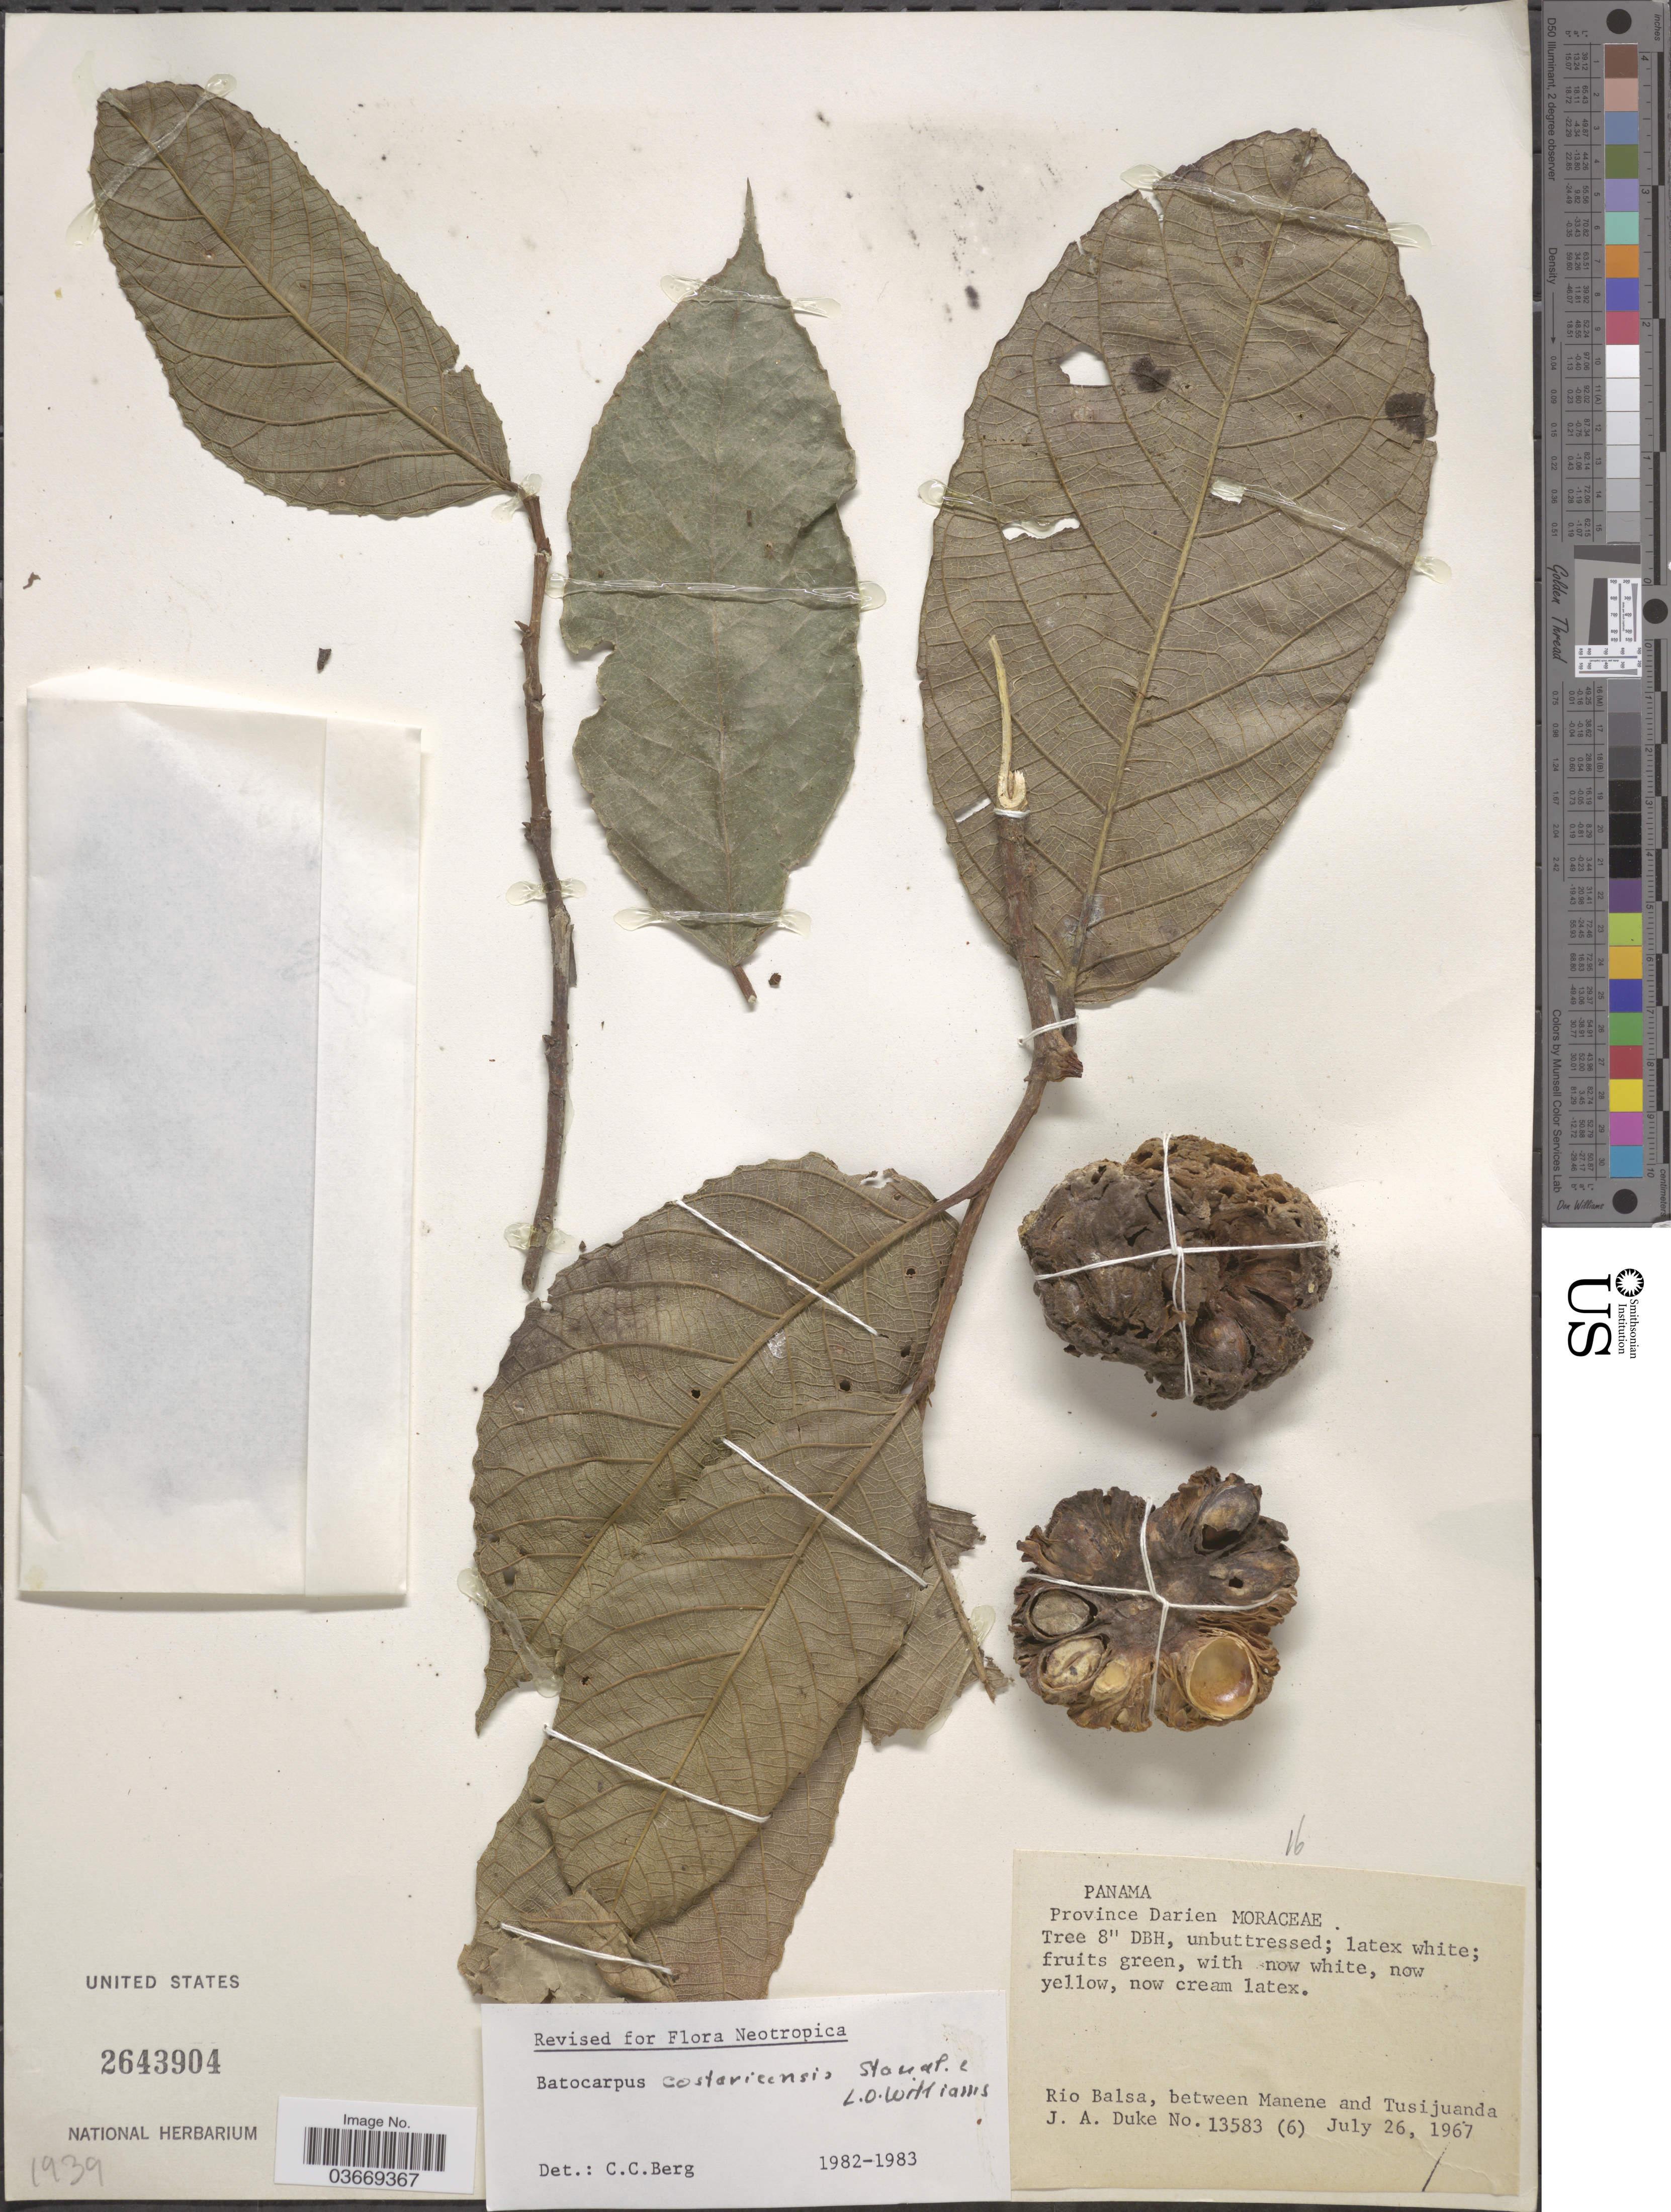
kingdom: Plantae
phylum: Tracheophyta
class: Magnoliopsida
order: Rosales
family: Moraceae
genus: Batocarpus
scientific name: Batocarpus costaricensis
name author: Standl. & L.O. Williams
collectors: J. A. Duke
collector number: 13583 (6)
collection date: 1967-07-26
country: Panama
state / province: Darien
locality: Rio Balsa, between Manene and Tusijuanda.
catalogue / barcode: US 2643904